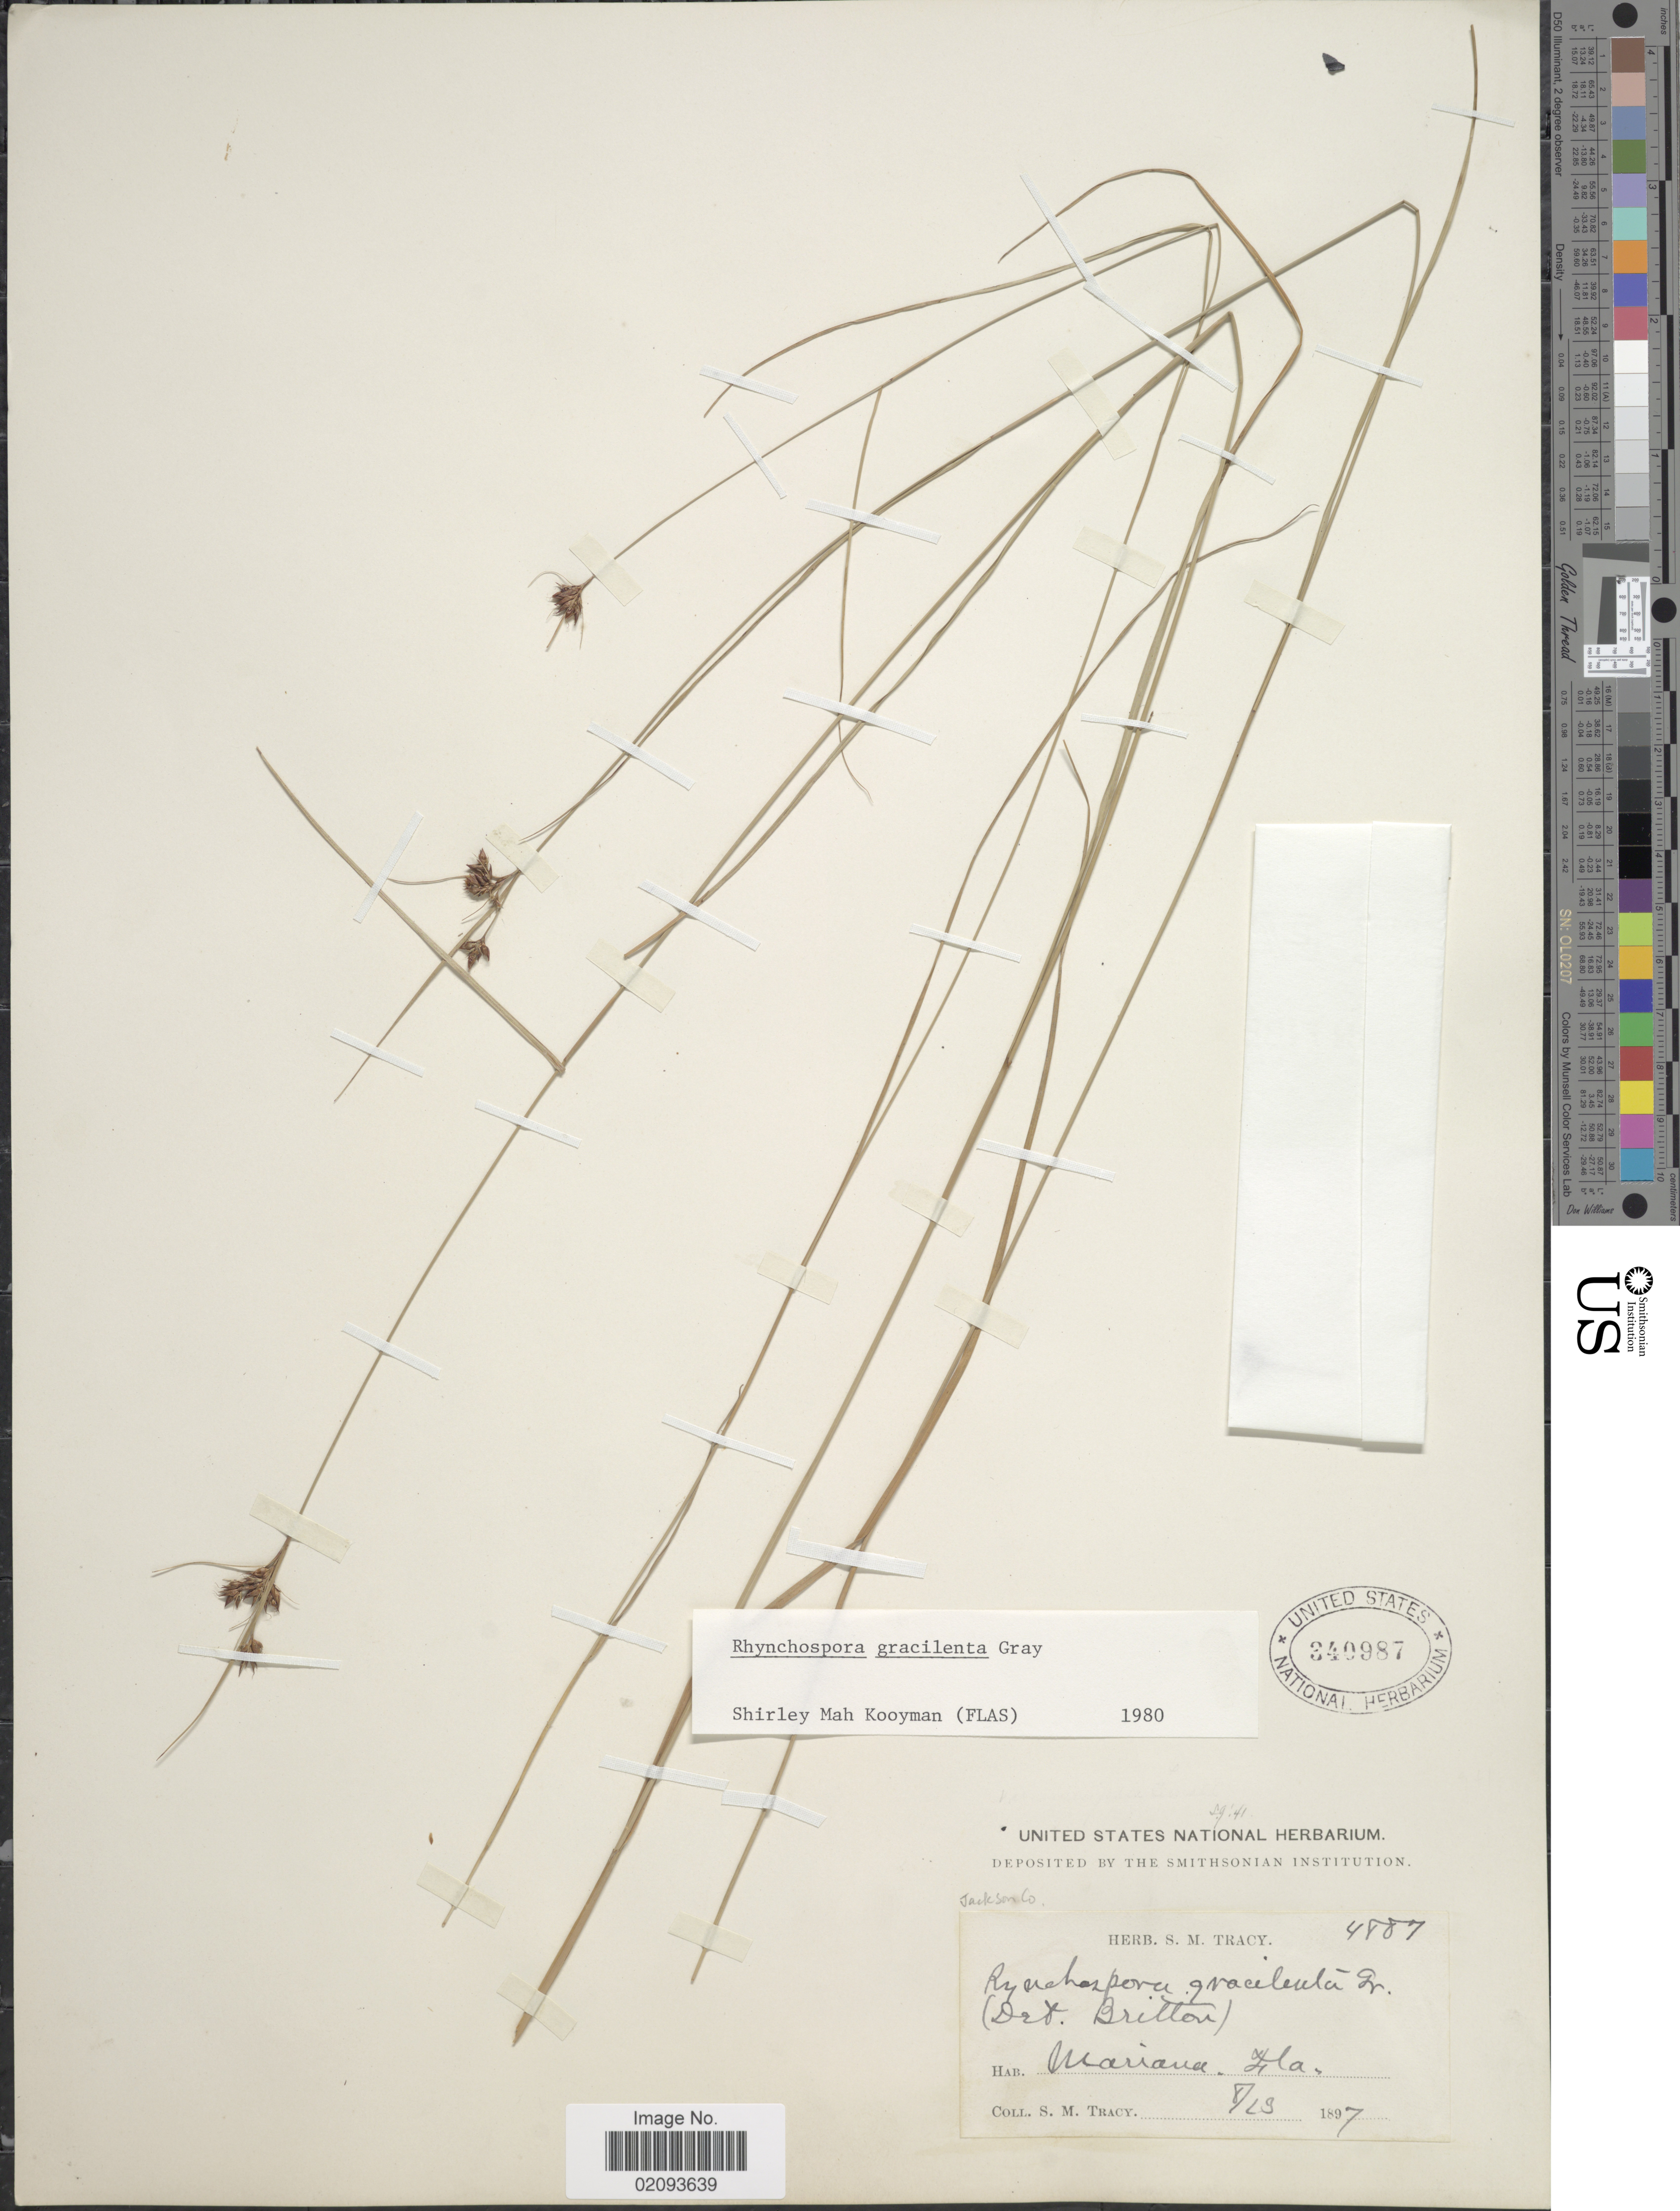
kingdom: Plantae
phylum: Tracheophyta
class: Liliopsida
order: Poales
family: Cyperaceae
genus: Rhynchospora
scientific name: Rhynchospora gracilenta A. Gray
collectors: S. M. Tracy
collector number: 4887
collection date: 1897-08-23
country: United States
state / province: Florida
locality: Mariana. Jackson Co.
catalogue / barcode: US 340987